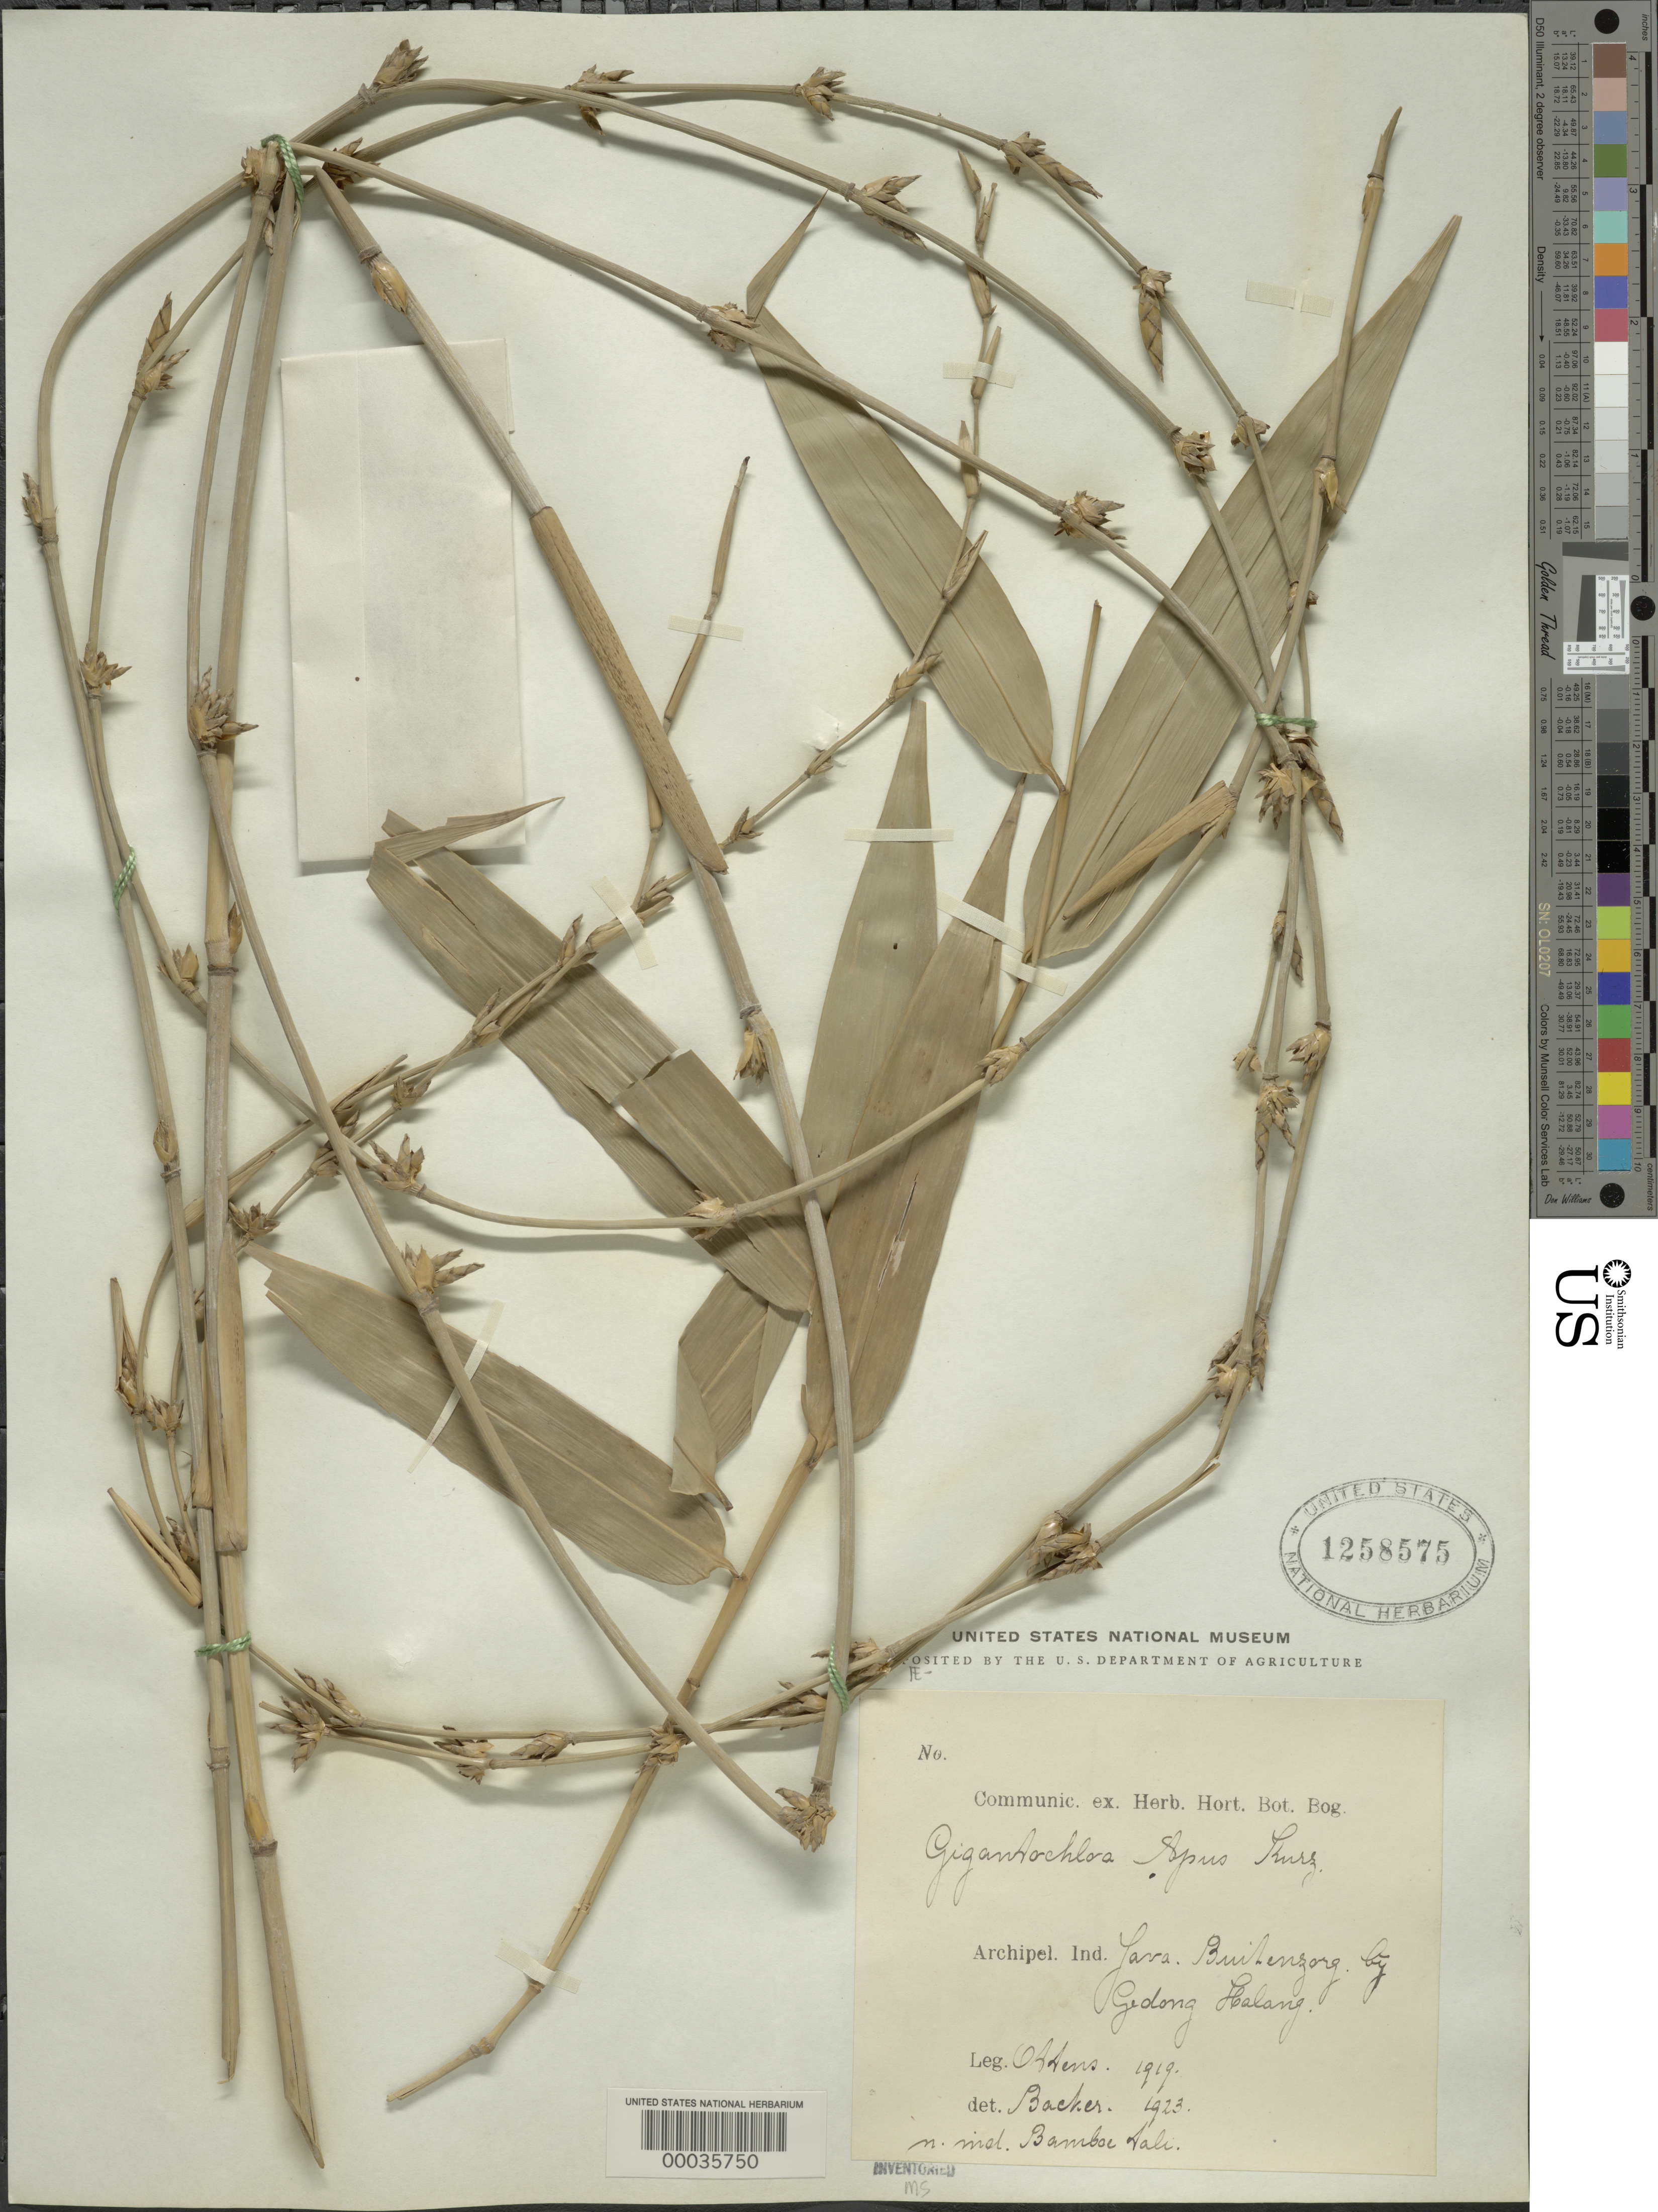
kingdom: Plantae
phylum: Tracheophyta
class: Liliopsida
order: Poales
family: Poaceae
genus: Dendrocalamus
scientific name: Dendrocalamus apus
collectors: -. Ottens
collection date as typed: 1919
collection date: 1919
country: Indonesia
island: Java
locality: Gedong halang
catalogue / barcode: US 1258575